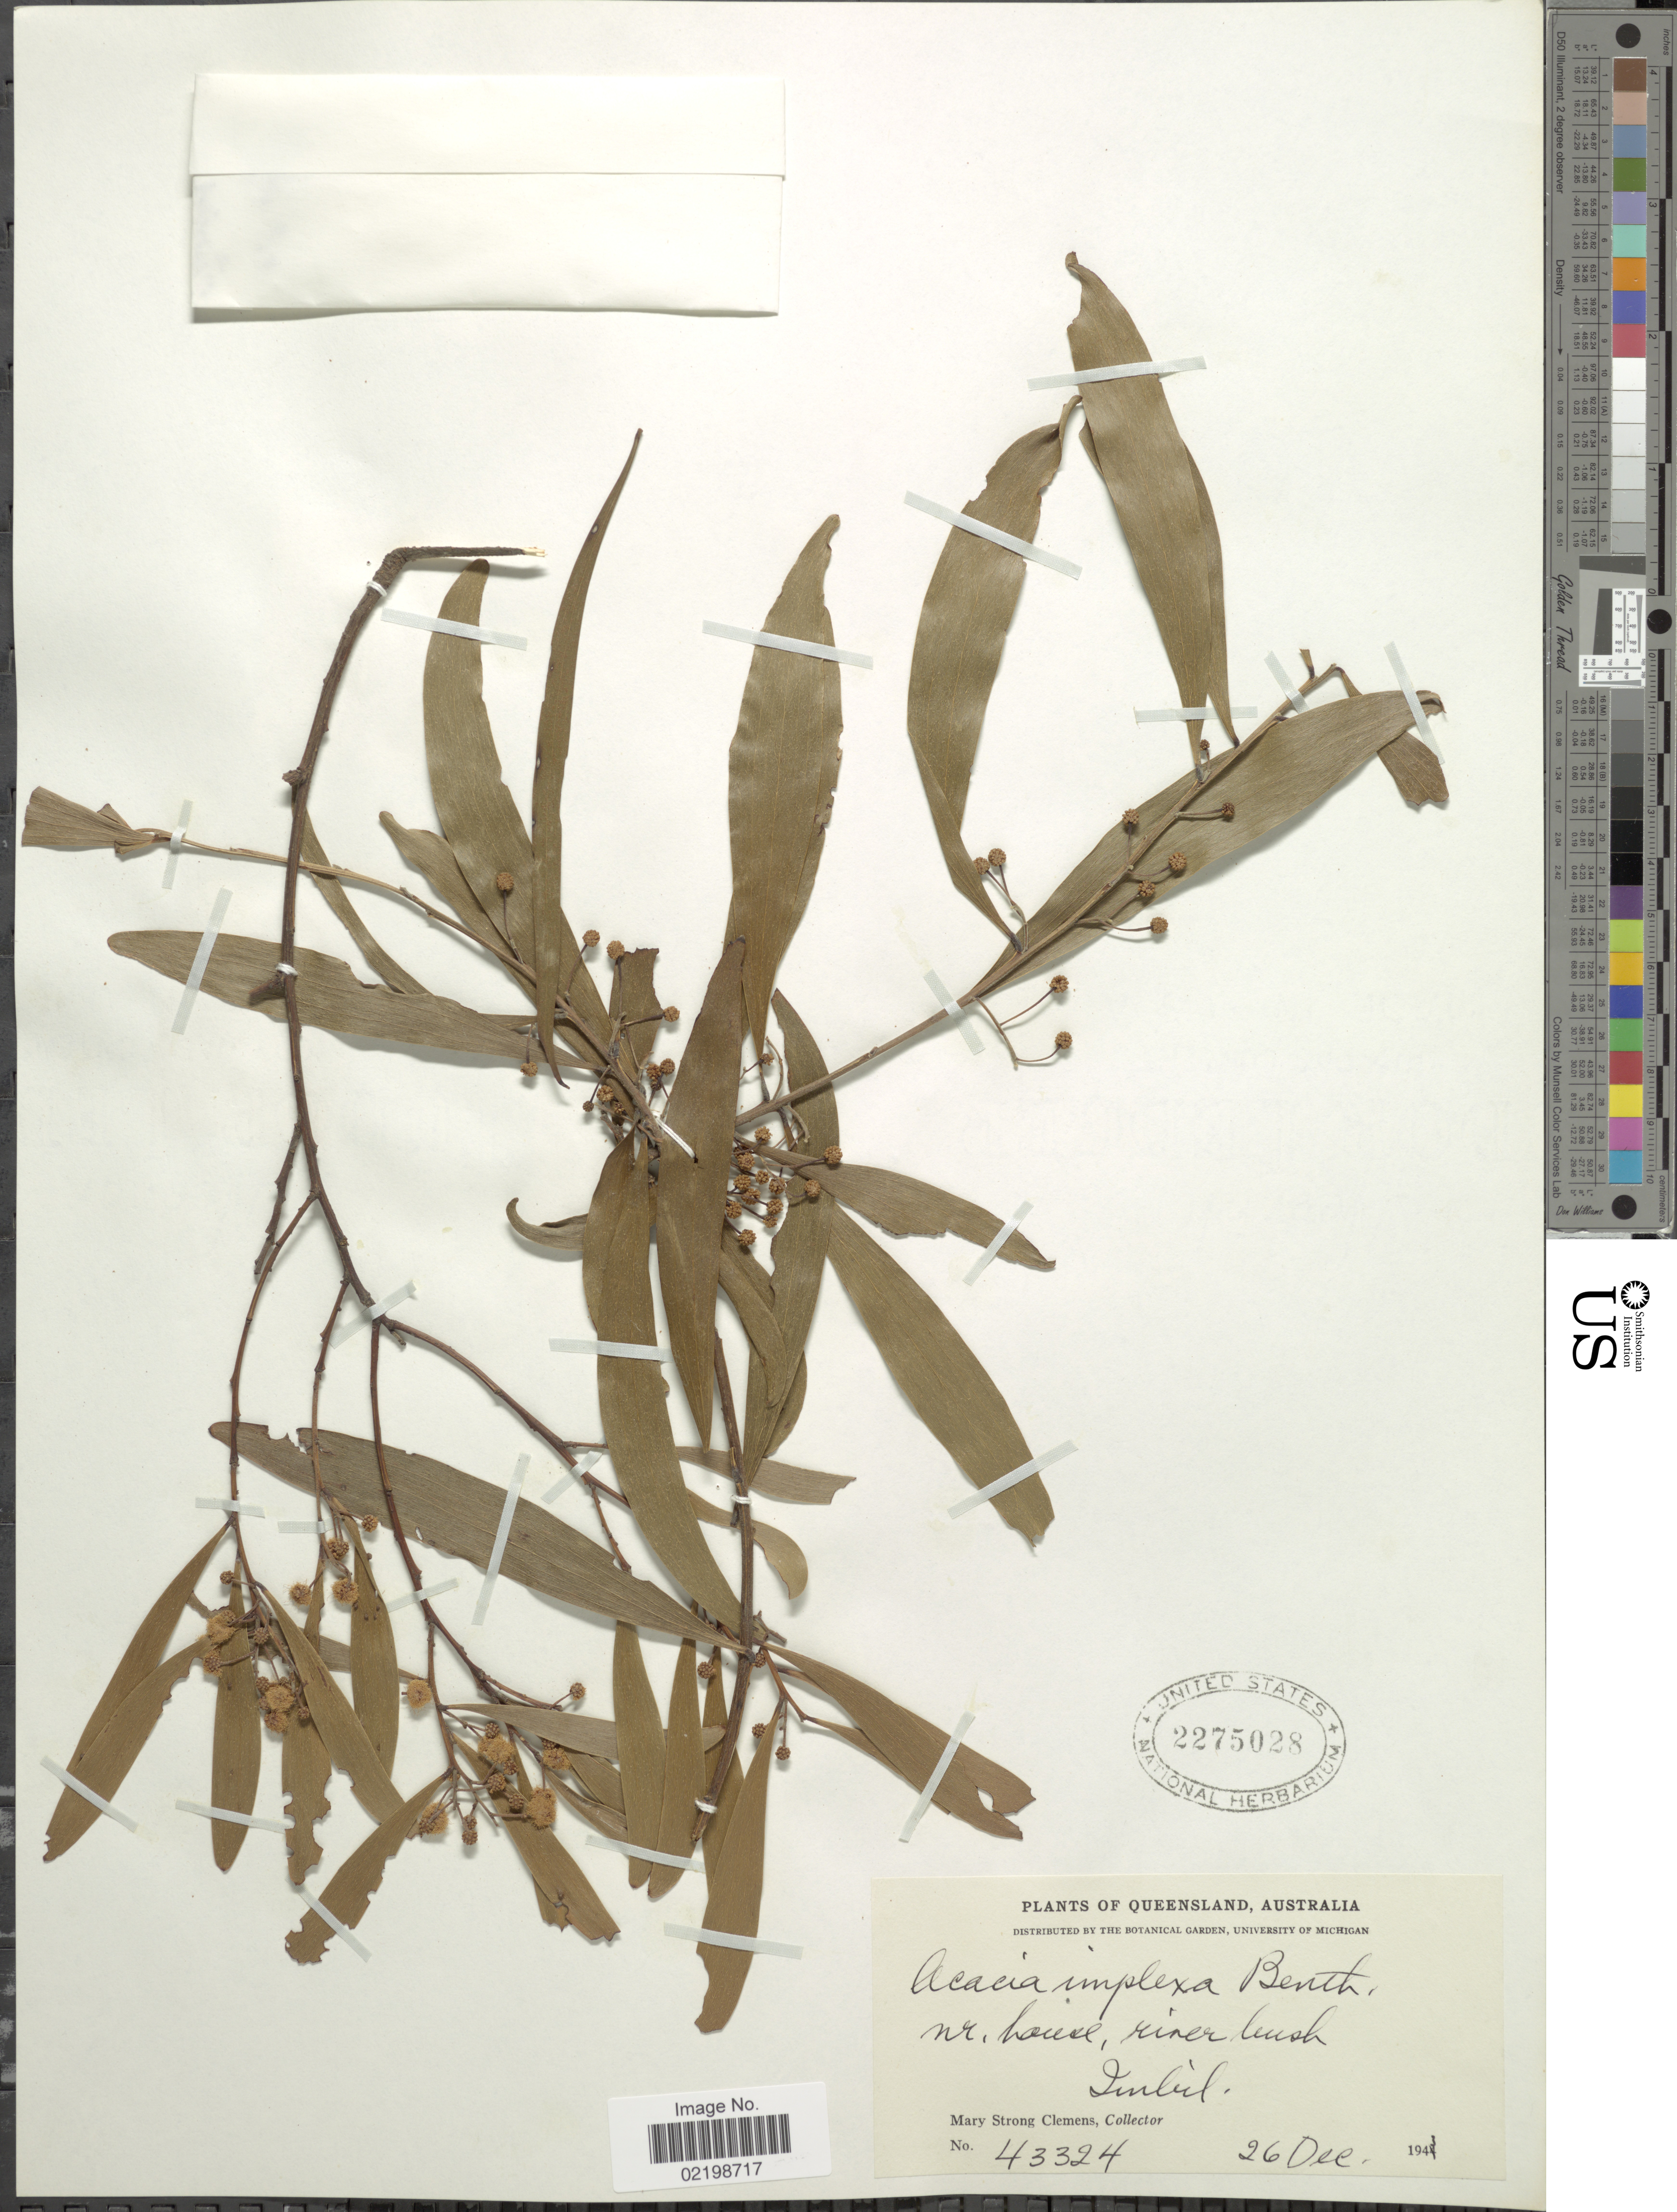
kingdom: Plantae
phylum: Tracheophyta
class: Magnoliopsida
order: Fabales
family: Fabaceae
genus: Acacia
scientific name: Acacia implexa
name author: Benth.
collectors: M. S. Clemens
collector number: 43324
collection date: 1943-12-26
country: Australia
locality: Nr. house, river bush. Imbil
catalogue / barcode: US 2275028